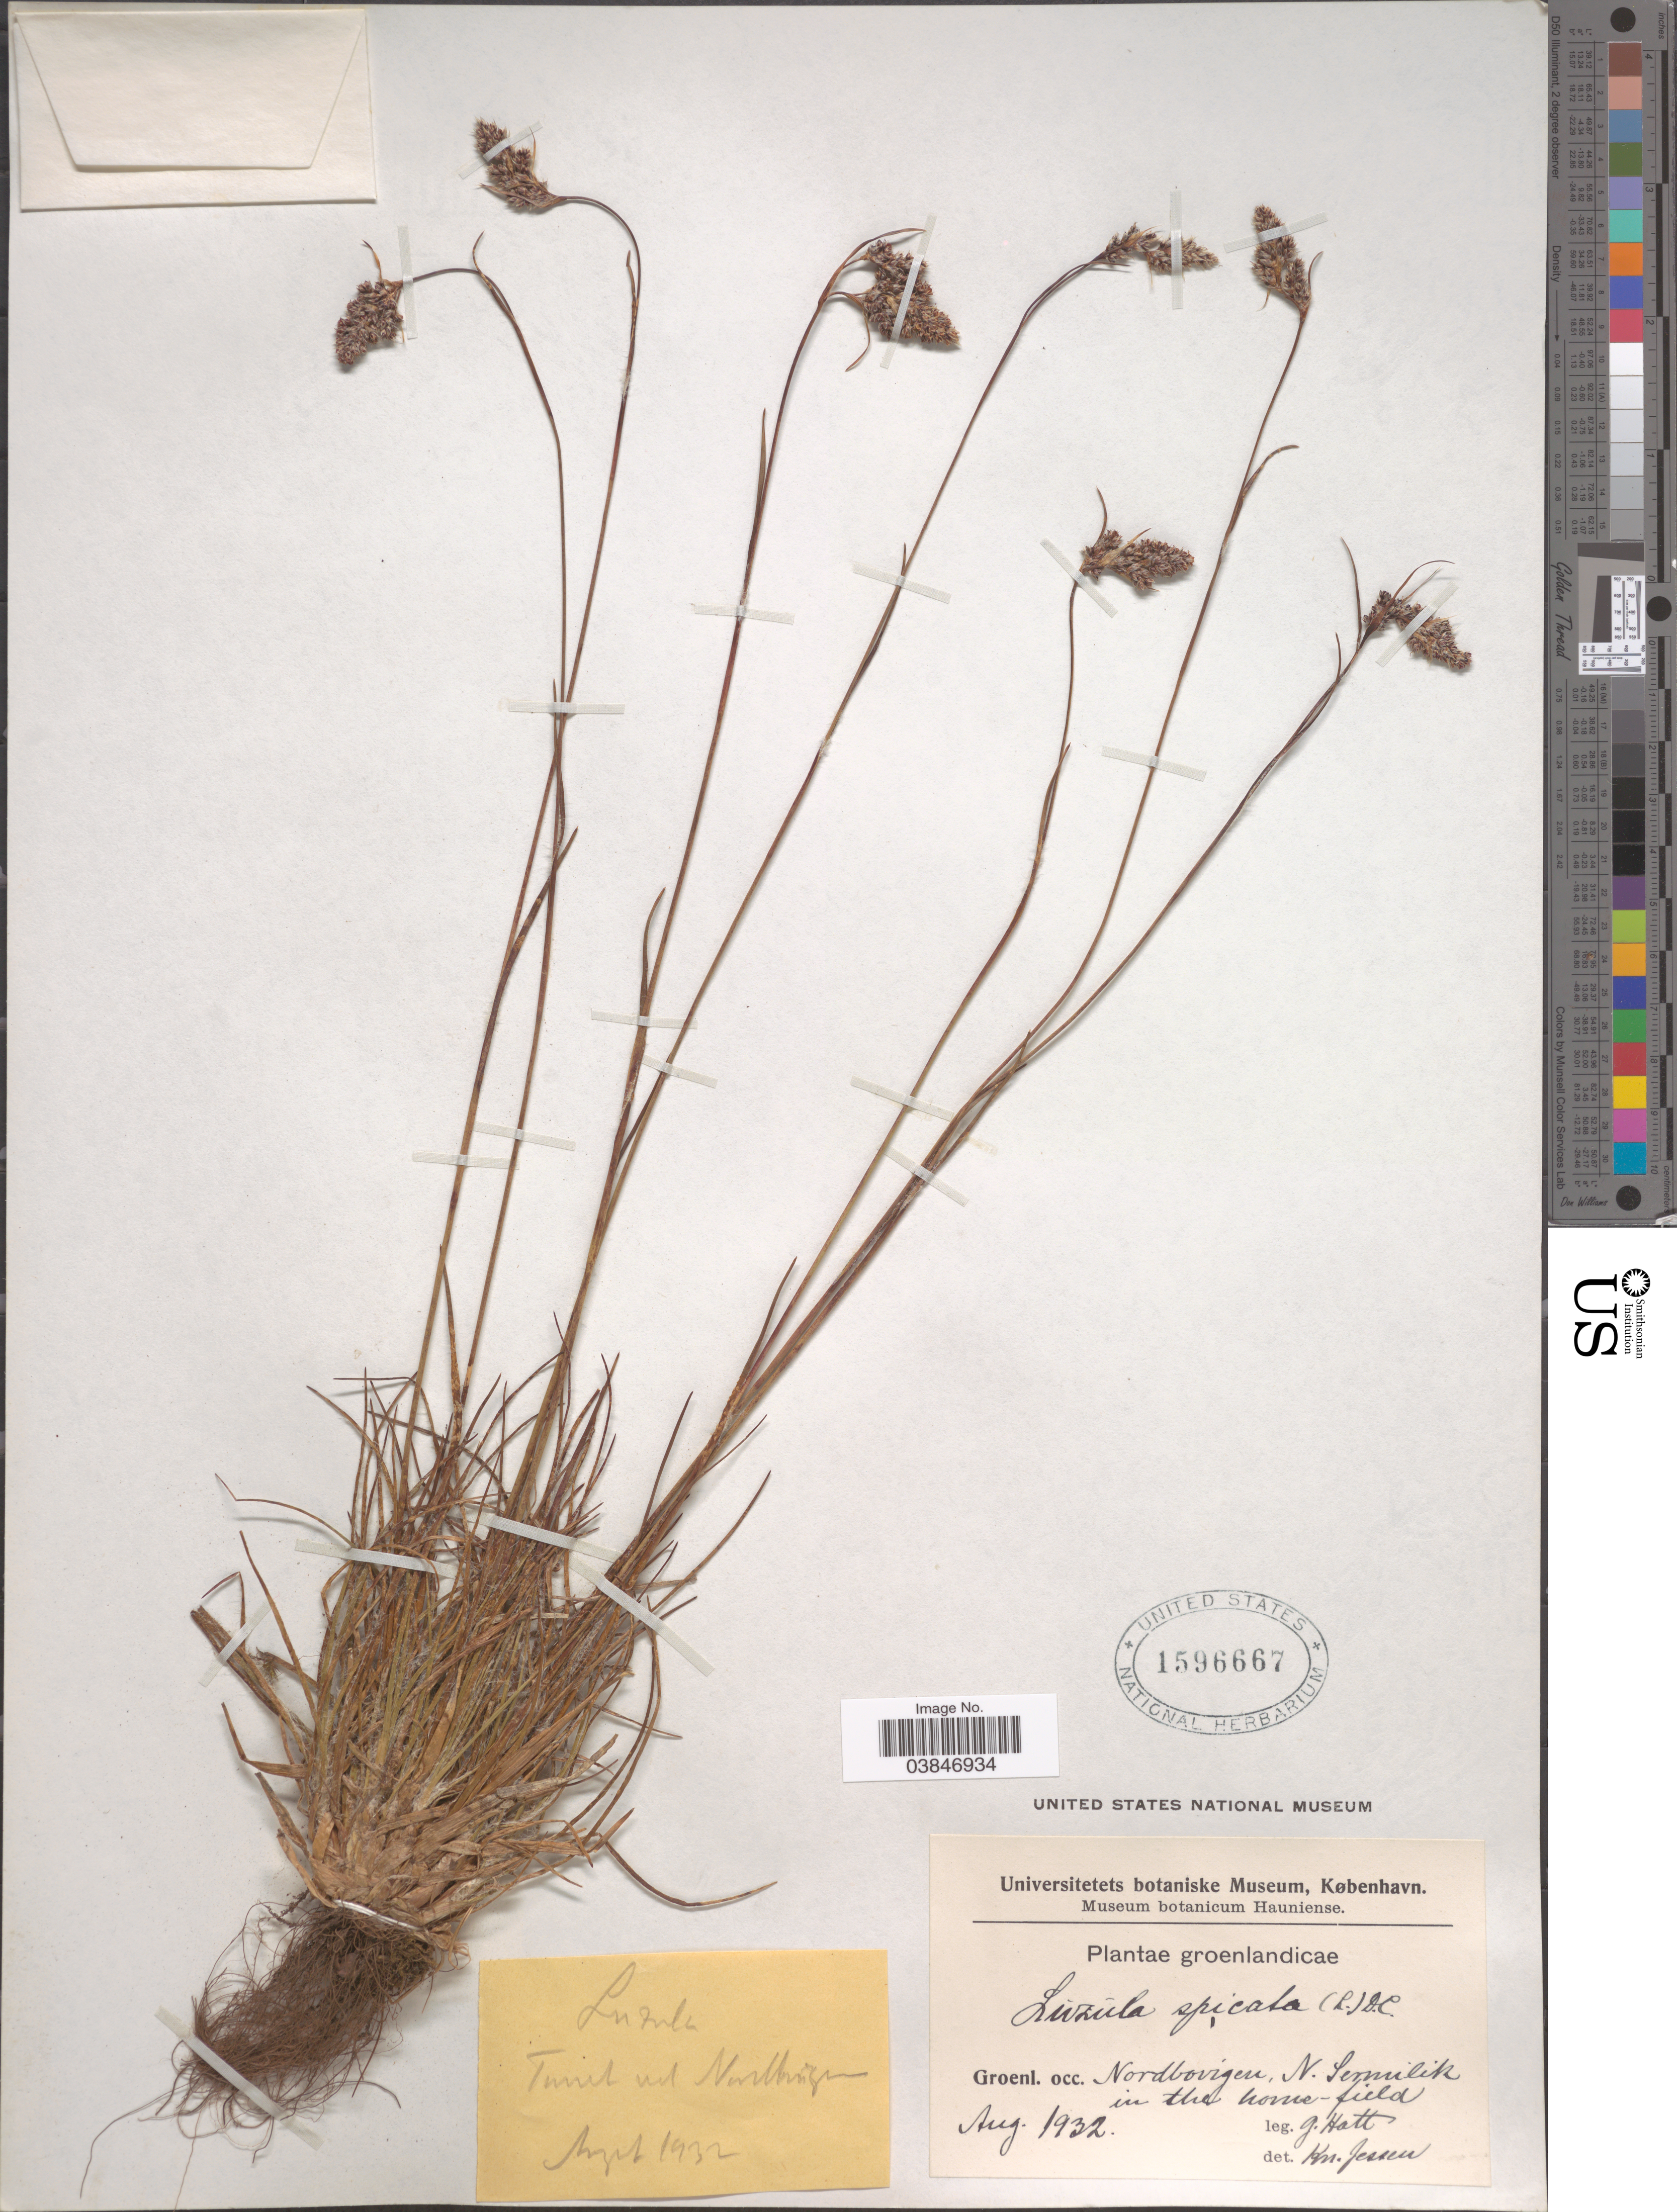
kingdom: Plantae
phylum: Tracheophyta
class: Liliopsida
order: Poales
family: Juncaceae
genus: Luzula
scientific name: Luzula spicata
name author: (L.) DC.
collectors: G. Hatt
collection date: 1932-08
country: Greenland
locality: Groenlandicae. Groenl. occ. Nordbovigen, N. Sermilik in the home-field.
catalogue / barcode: US 1596667